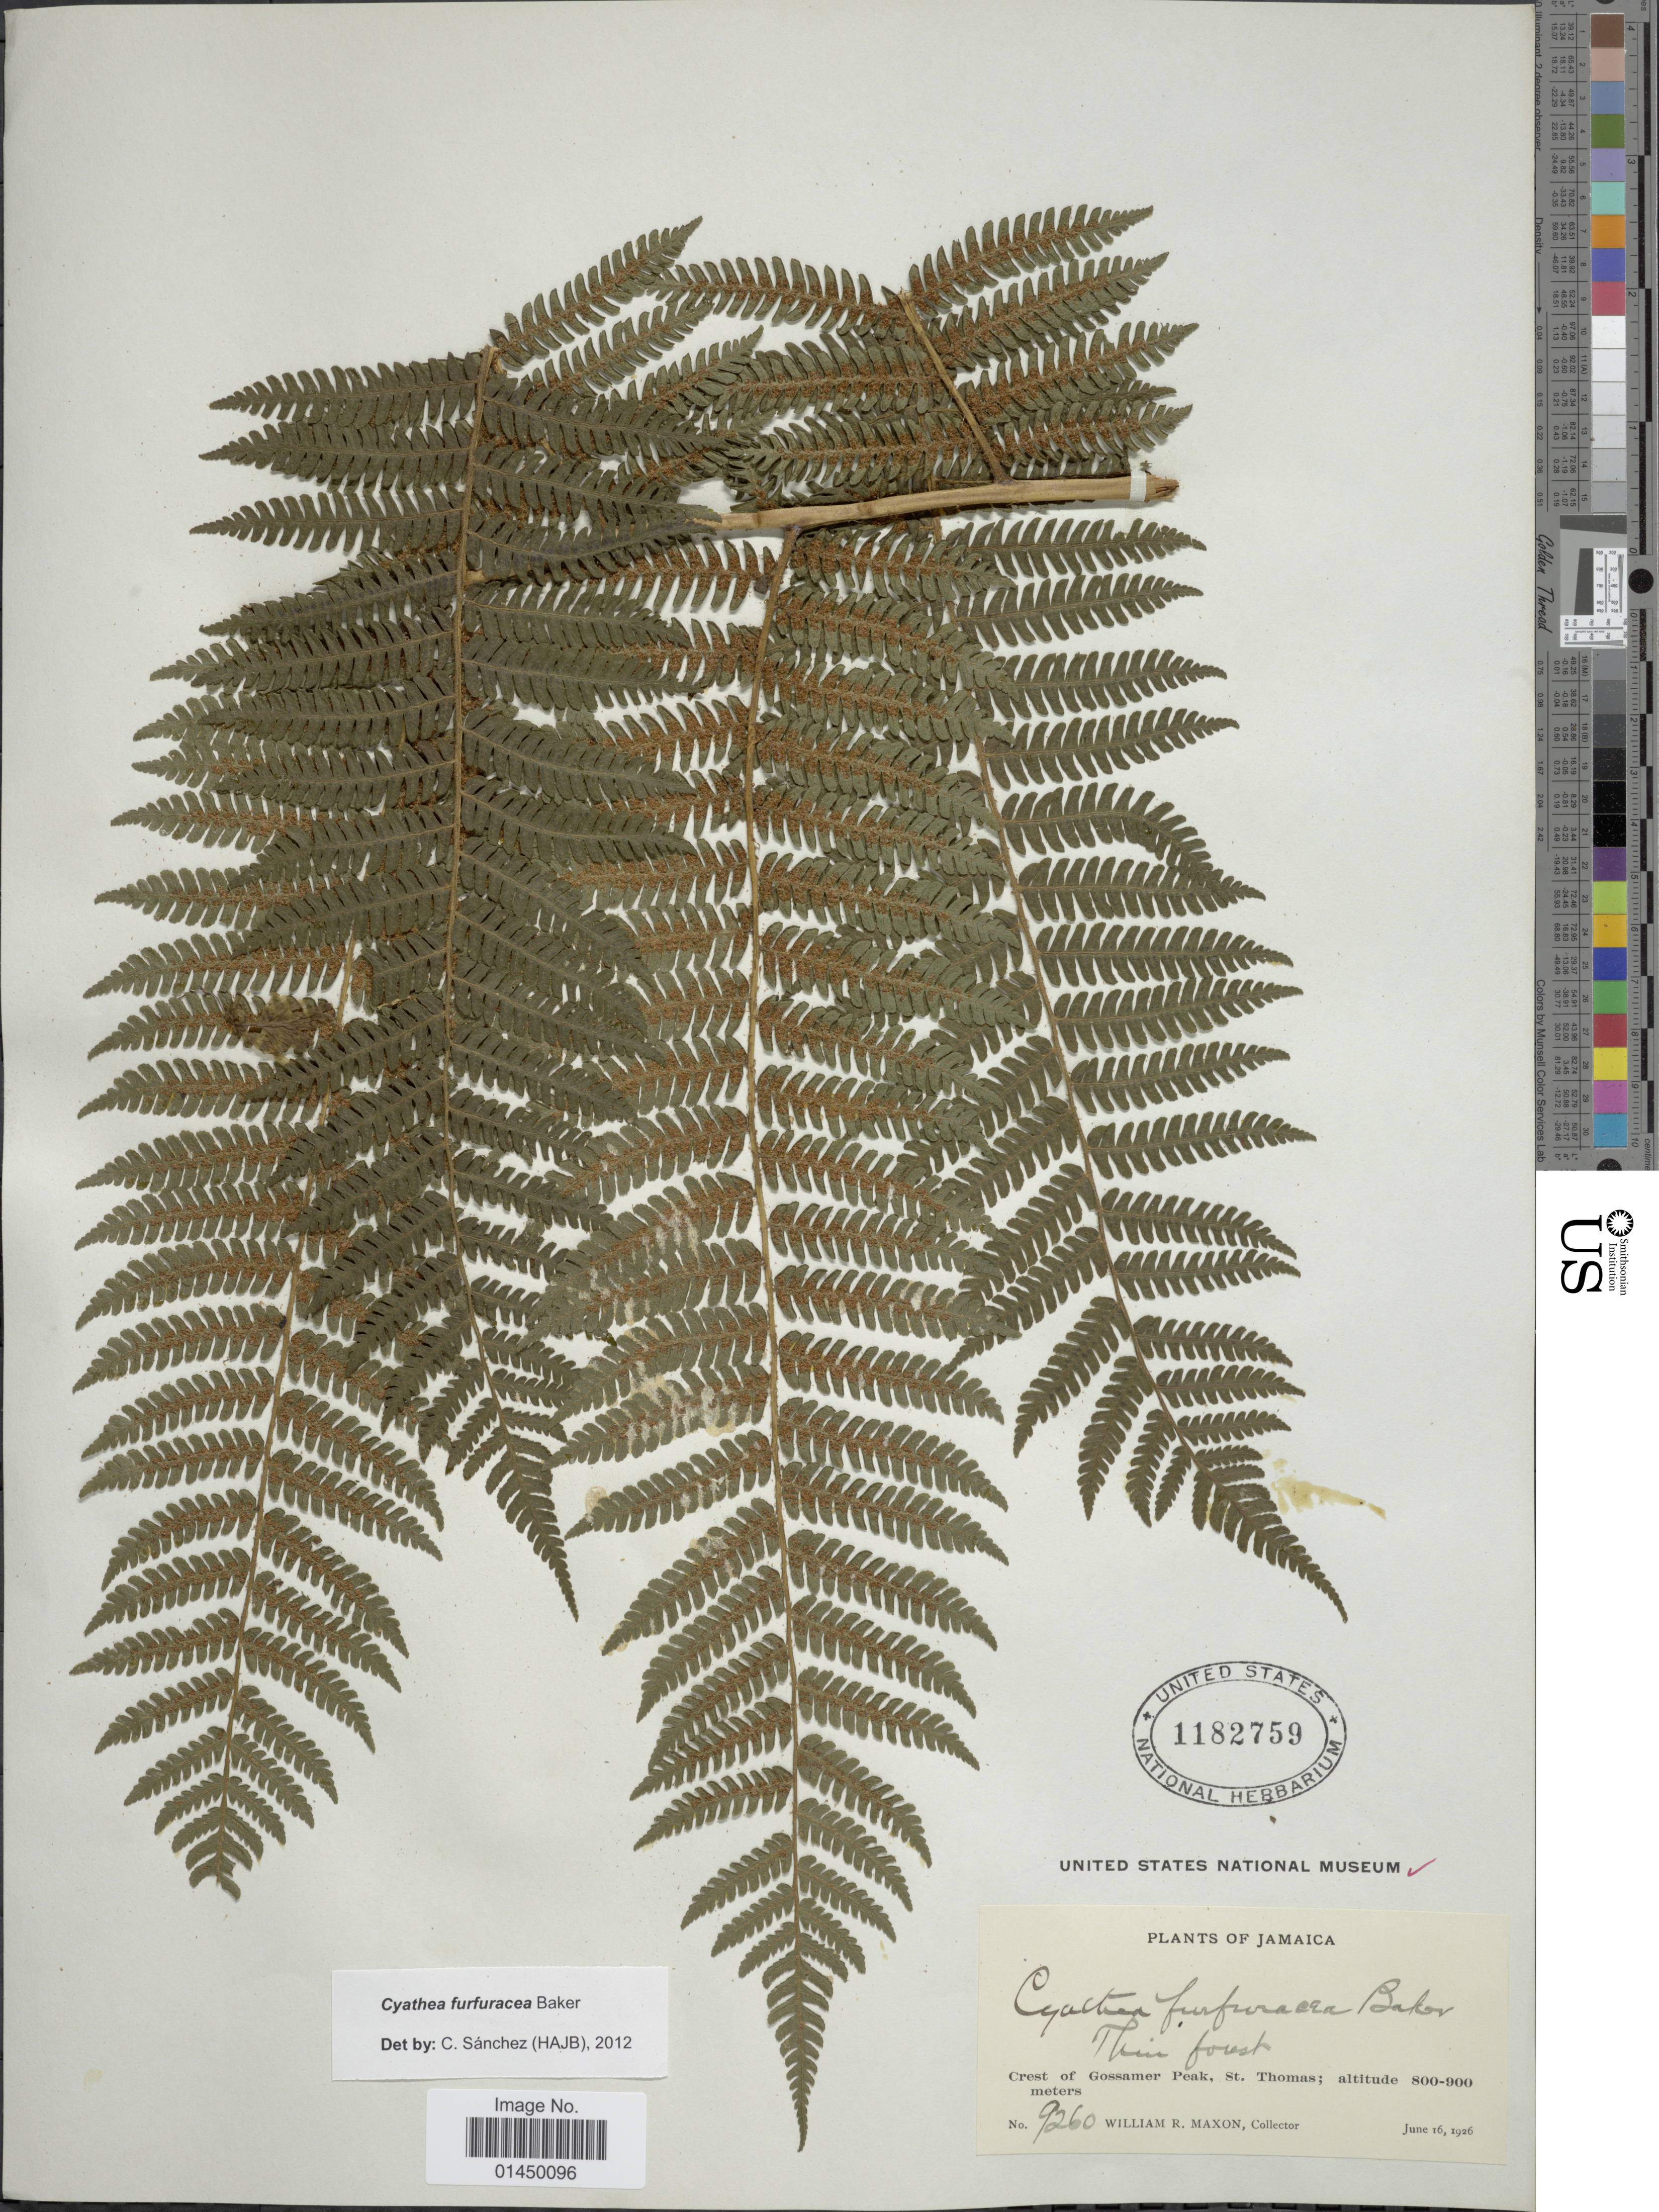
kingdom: Plantae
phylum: Tracheophyta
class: Polypodiopsida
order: Cyatheales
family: Cyatheaceae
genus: Cyathea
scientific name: Cyathea furfuracea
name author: Christ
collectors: W. R. Maxon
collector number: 9260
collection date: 1926-06-16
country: Jamaica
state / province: Saint Thomas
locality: Crest of Gossamer Peak, St. Thomas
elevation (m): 800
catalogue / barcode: US 1182759